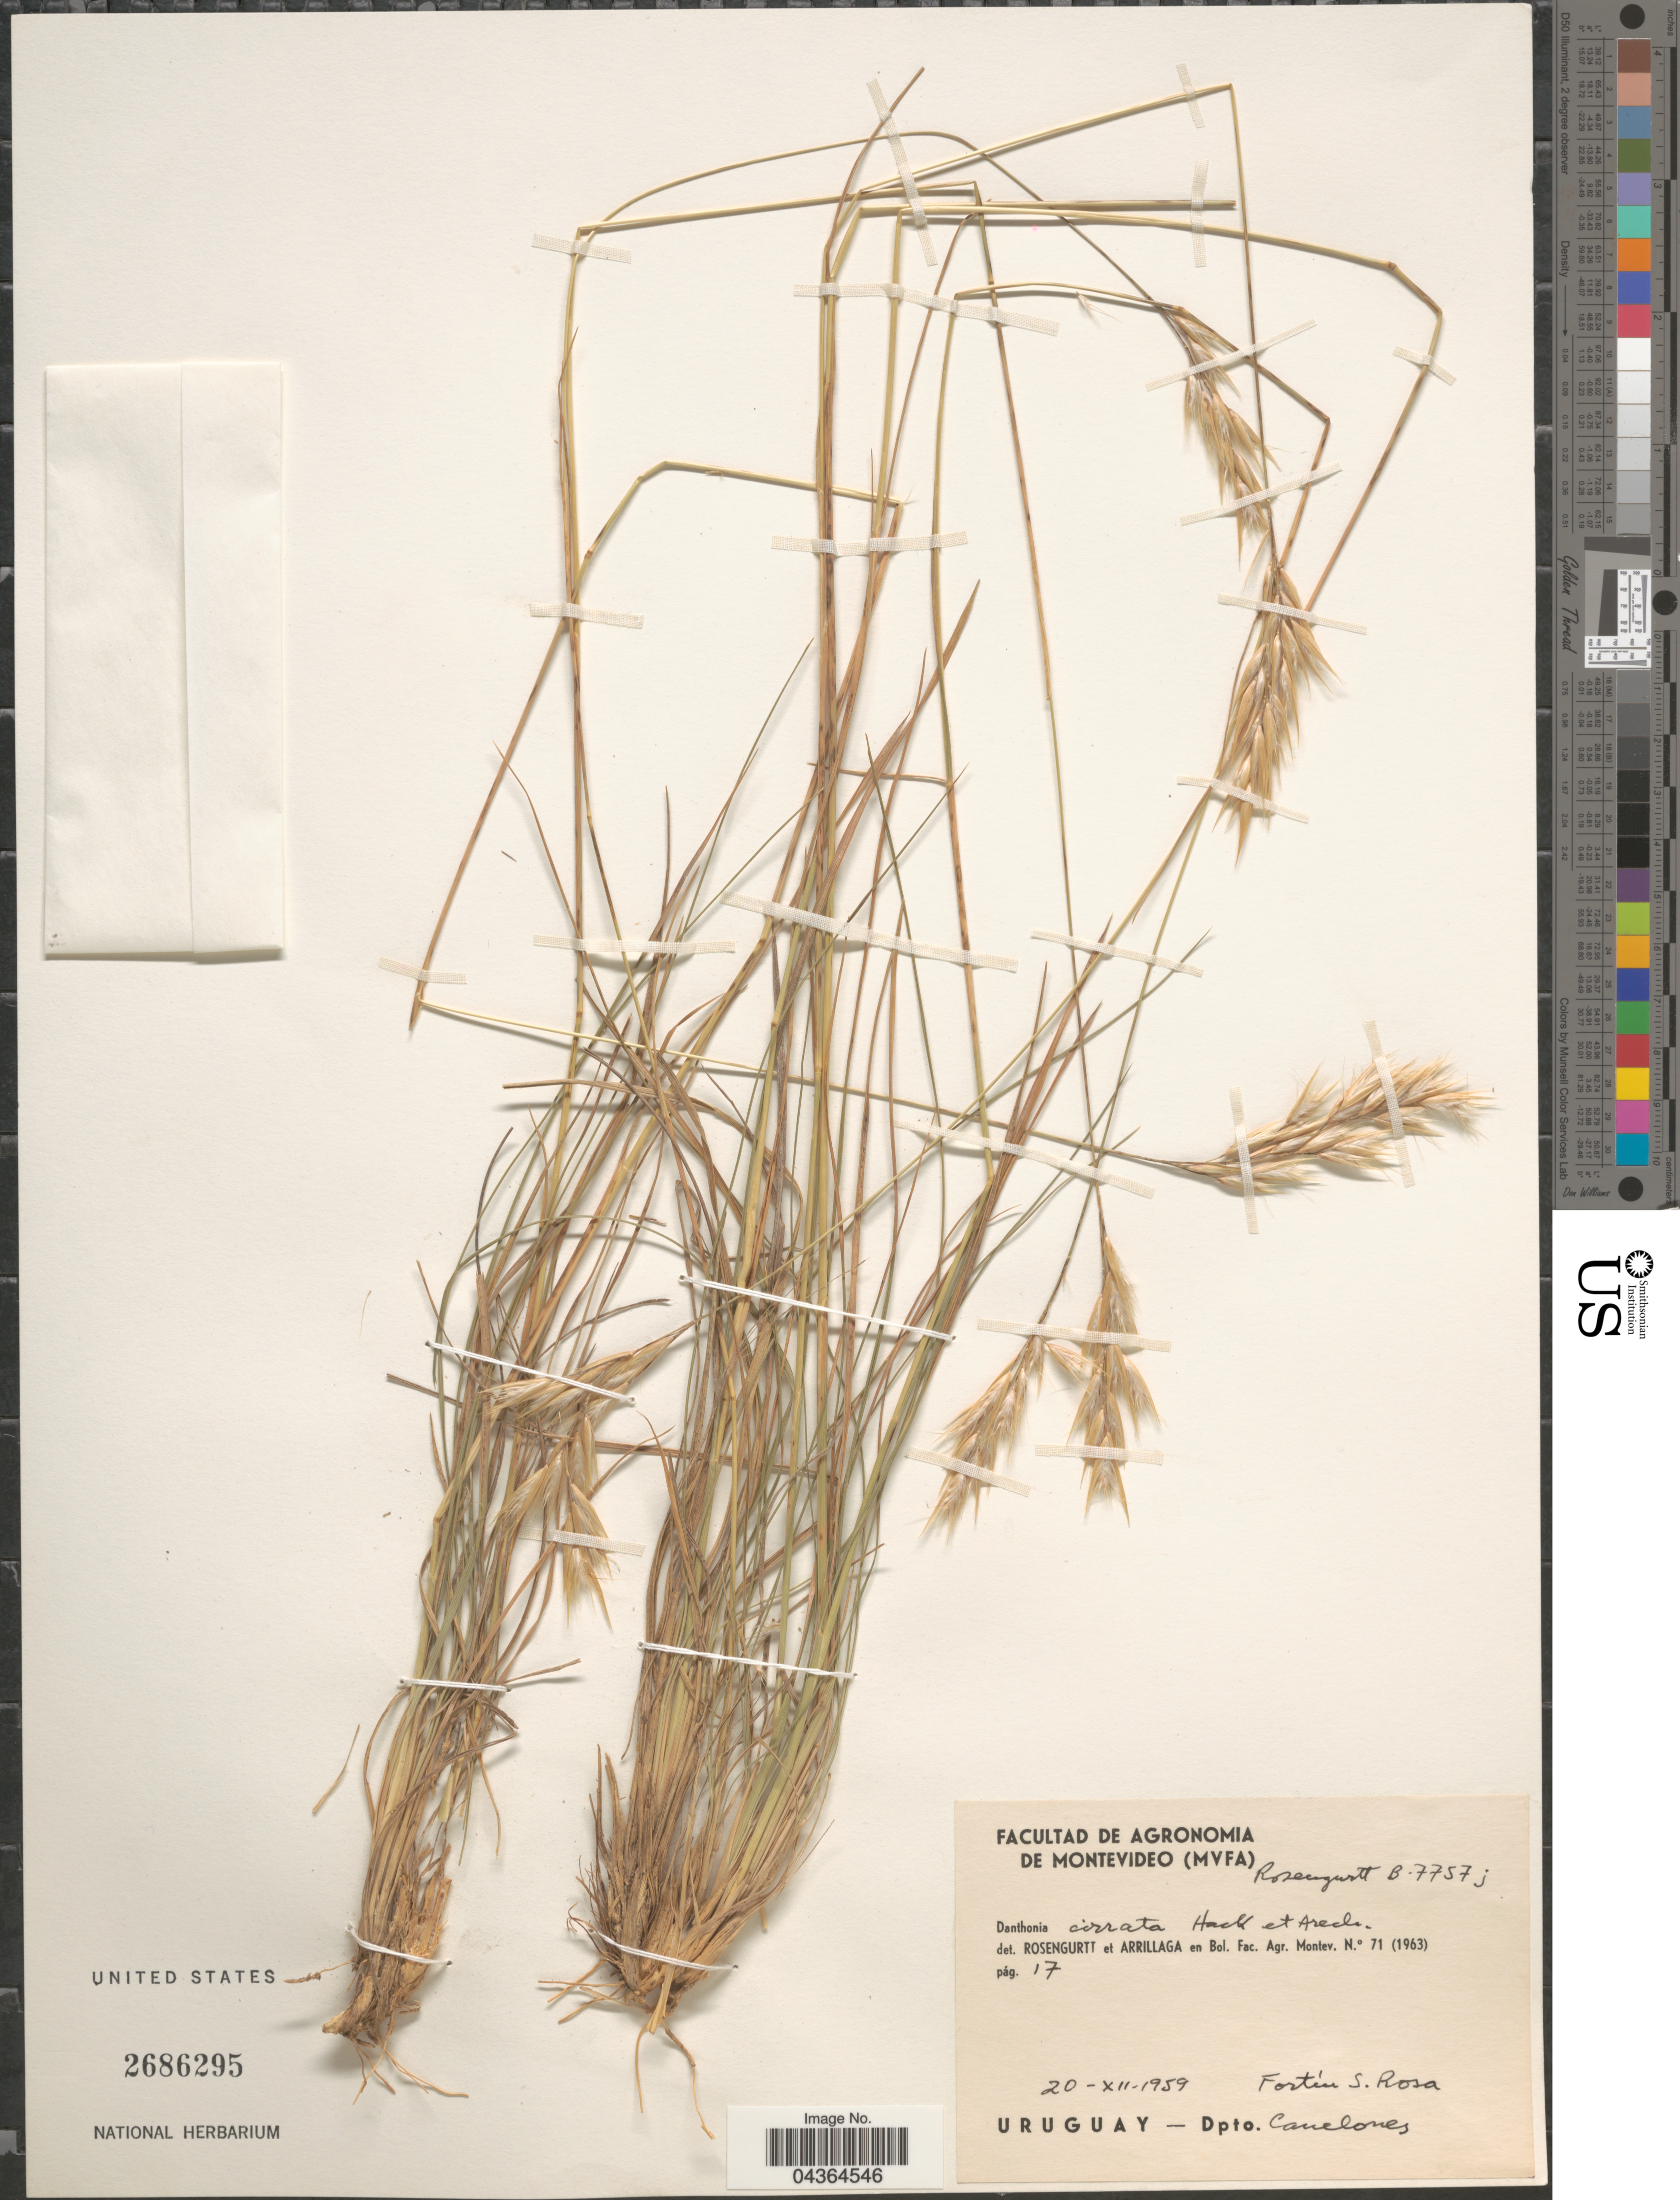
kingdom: Plantae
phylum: Tracheophyta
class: Liliopsida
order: Poales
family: Poaceae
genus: Danthonia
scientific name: Danthonia cirrata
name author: Hack. & Arechav.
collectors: Rosengurtt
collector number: B-7757j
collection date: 1959-12-20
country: Uruguay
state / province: Canelones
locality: Fortín S. Rosa. Dpto. Canelones.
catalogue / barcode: US 2686295